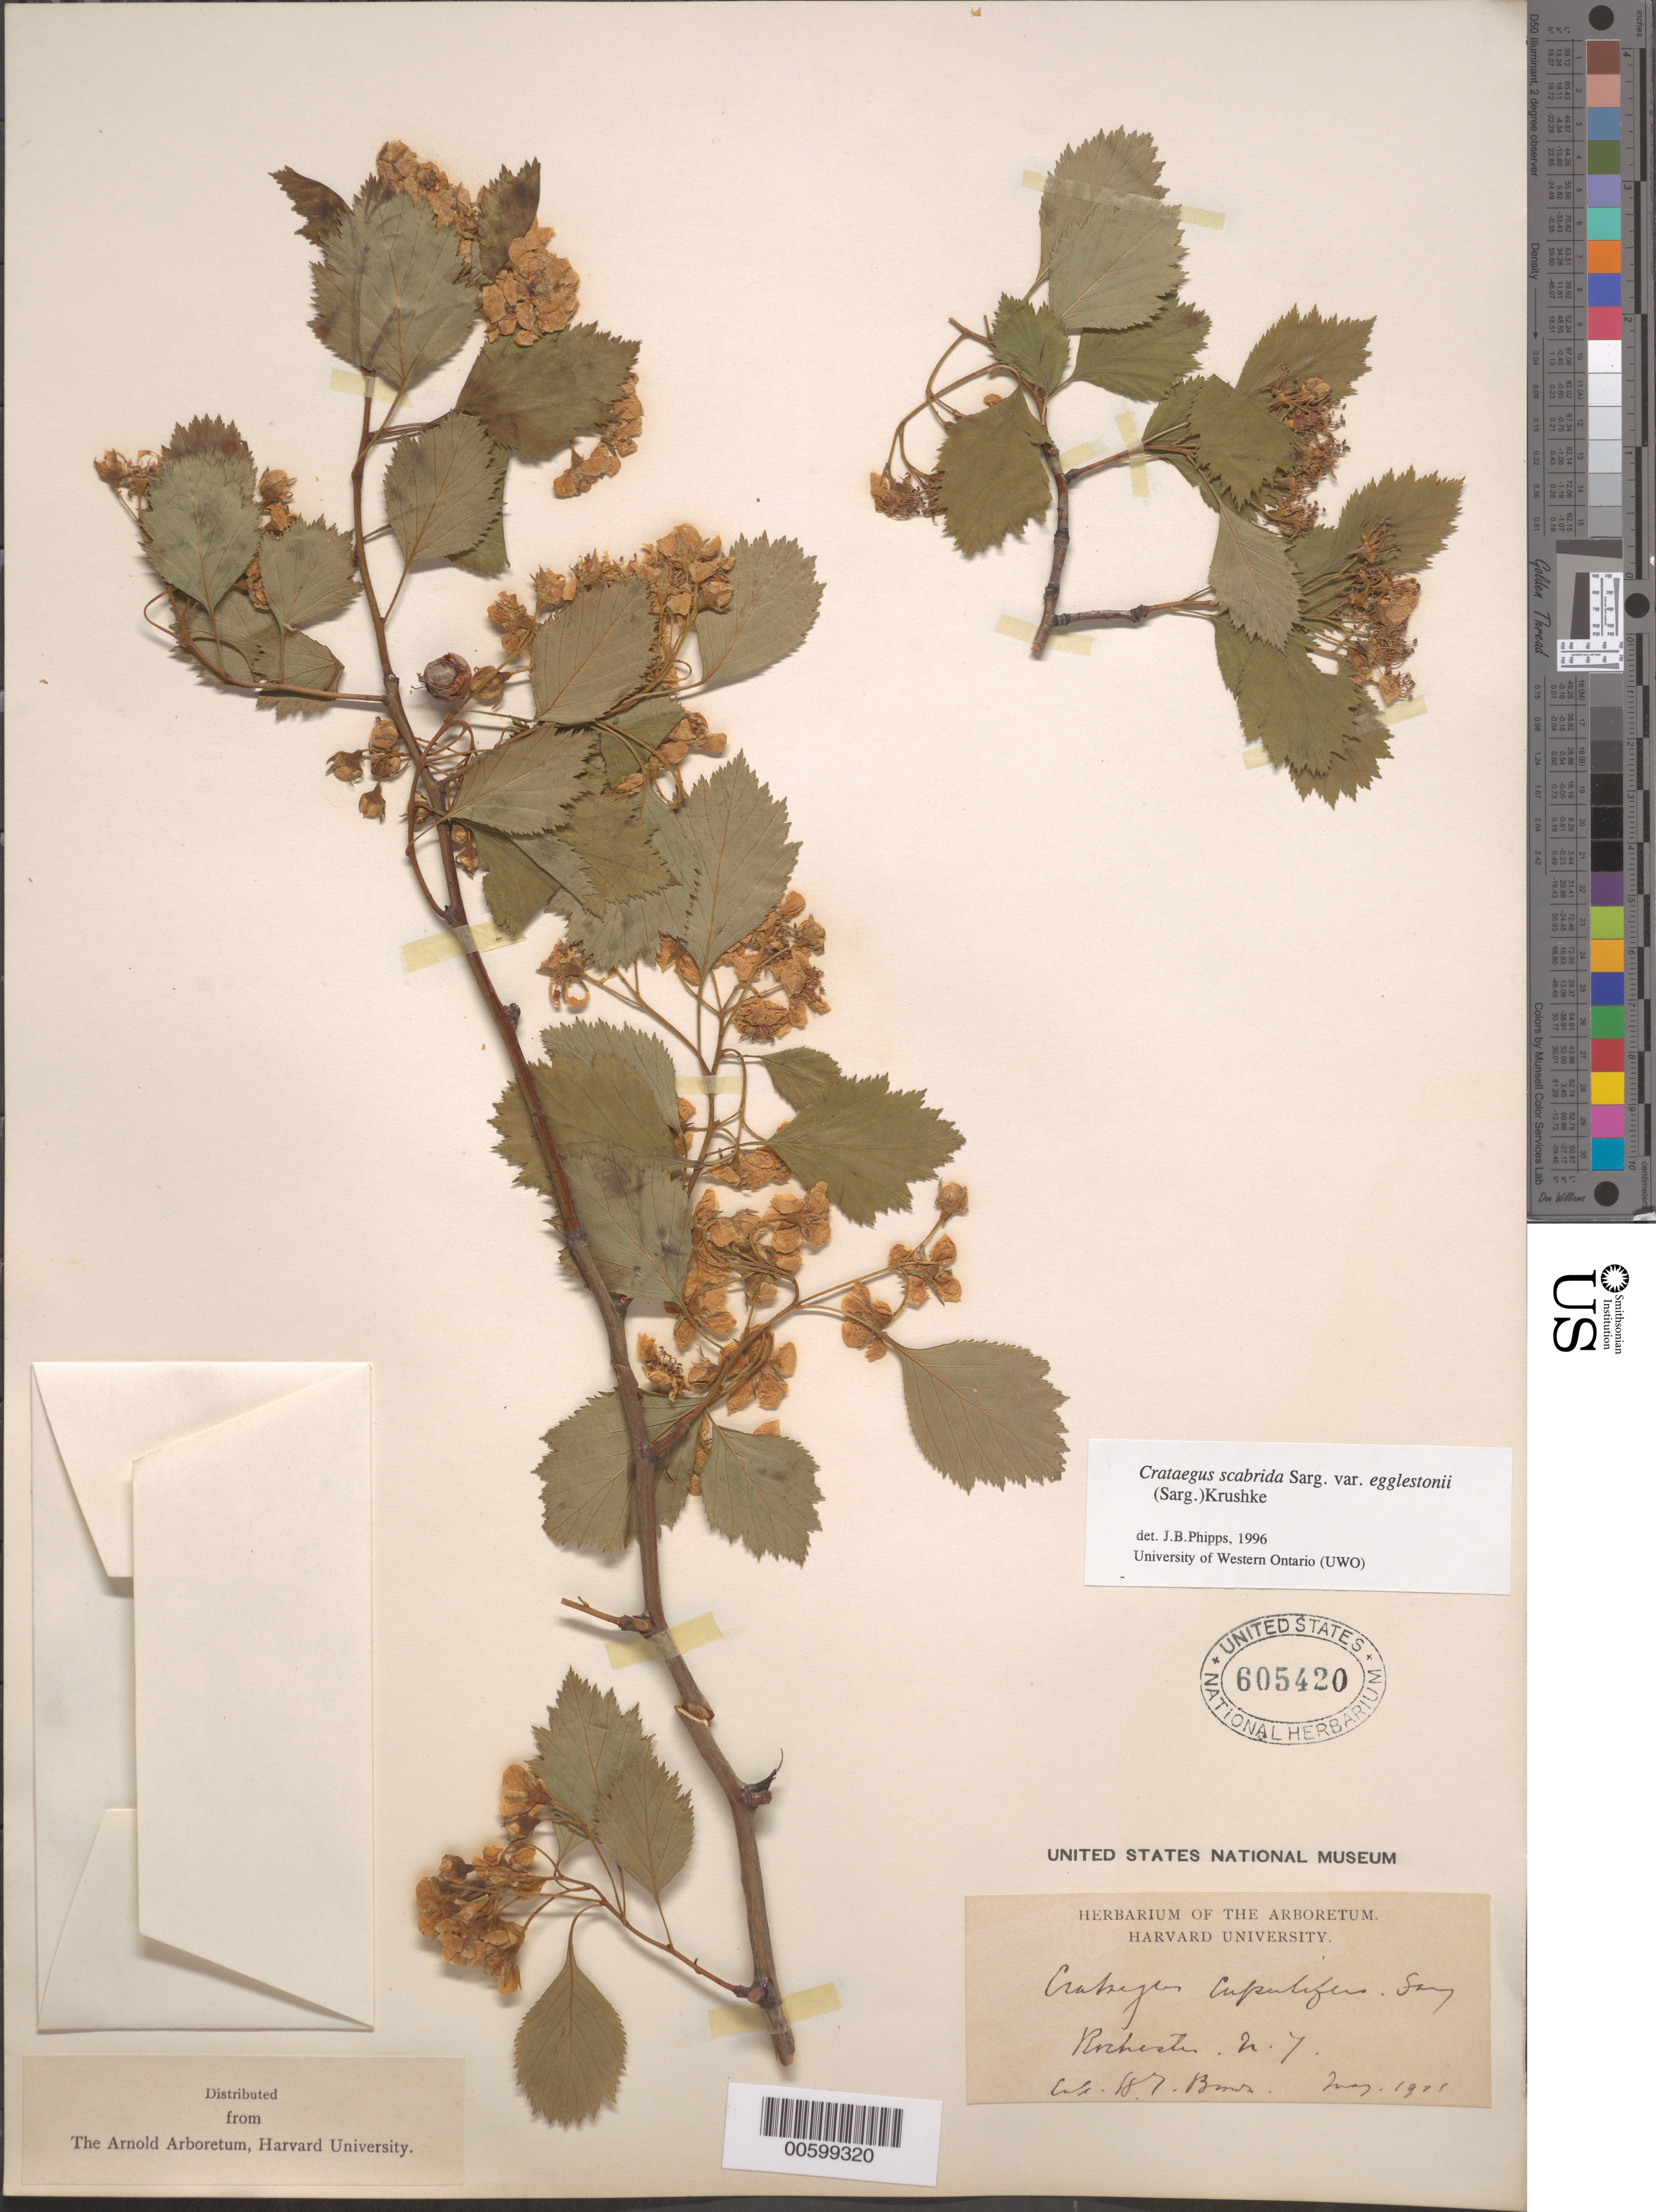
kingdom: Plantae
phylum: Tracheophyta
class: Magnoliopsida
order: Rosales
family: Rosaceae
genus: Crataegus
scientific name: Crataegus scabrida var. egglestonii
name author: Sarg.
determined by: Phipps, James B., (UWO), University of Western Ontario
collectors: H. T. Brown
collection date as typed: May 1901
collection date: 1901-05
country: United States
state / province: New York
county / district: Monroe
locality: Rochester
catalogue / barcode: US 605420